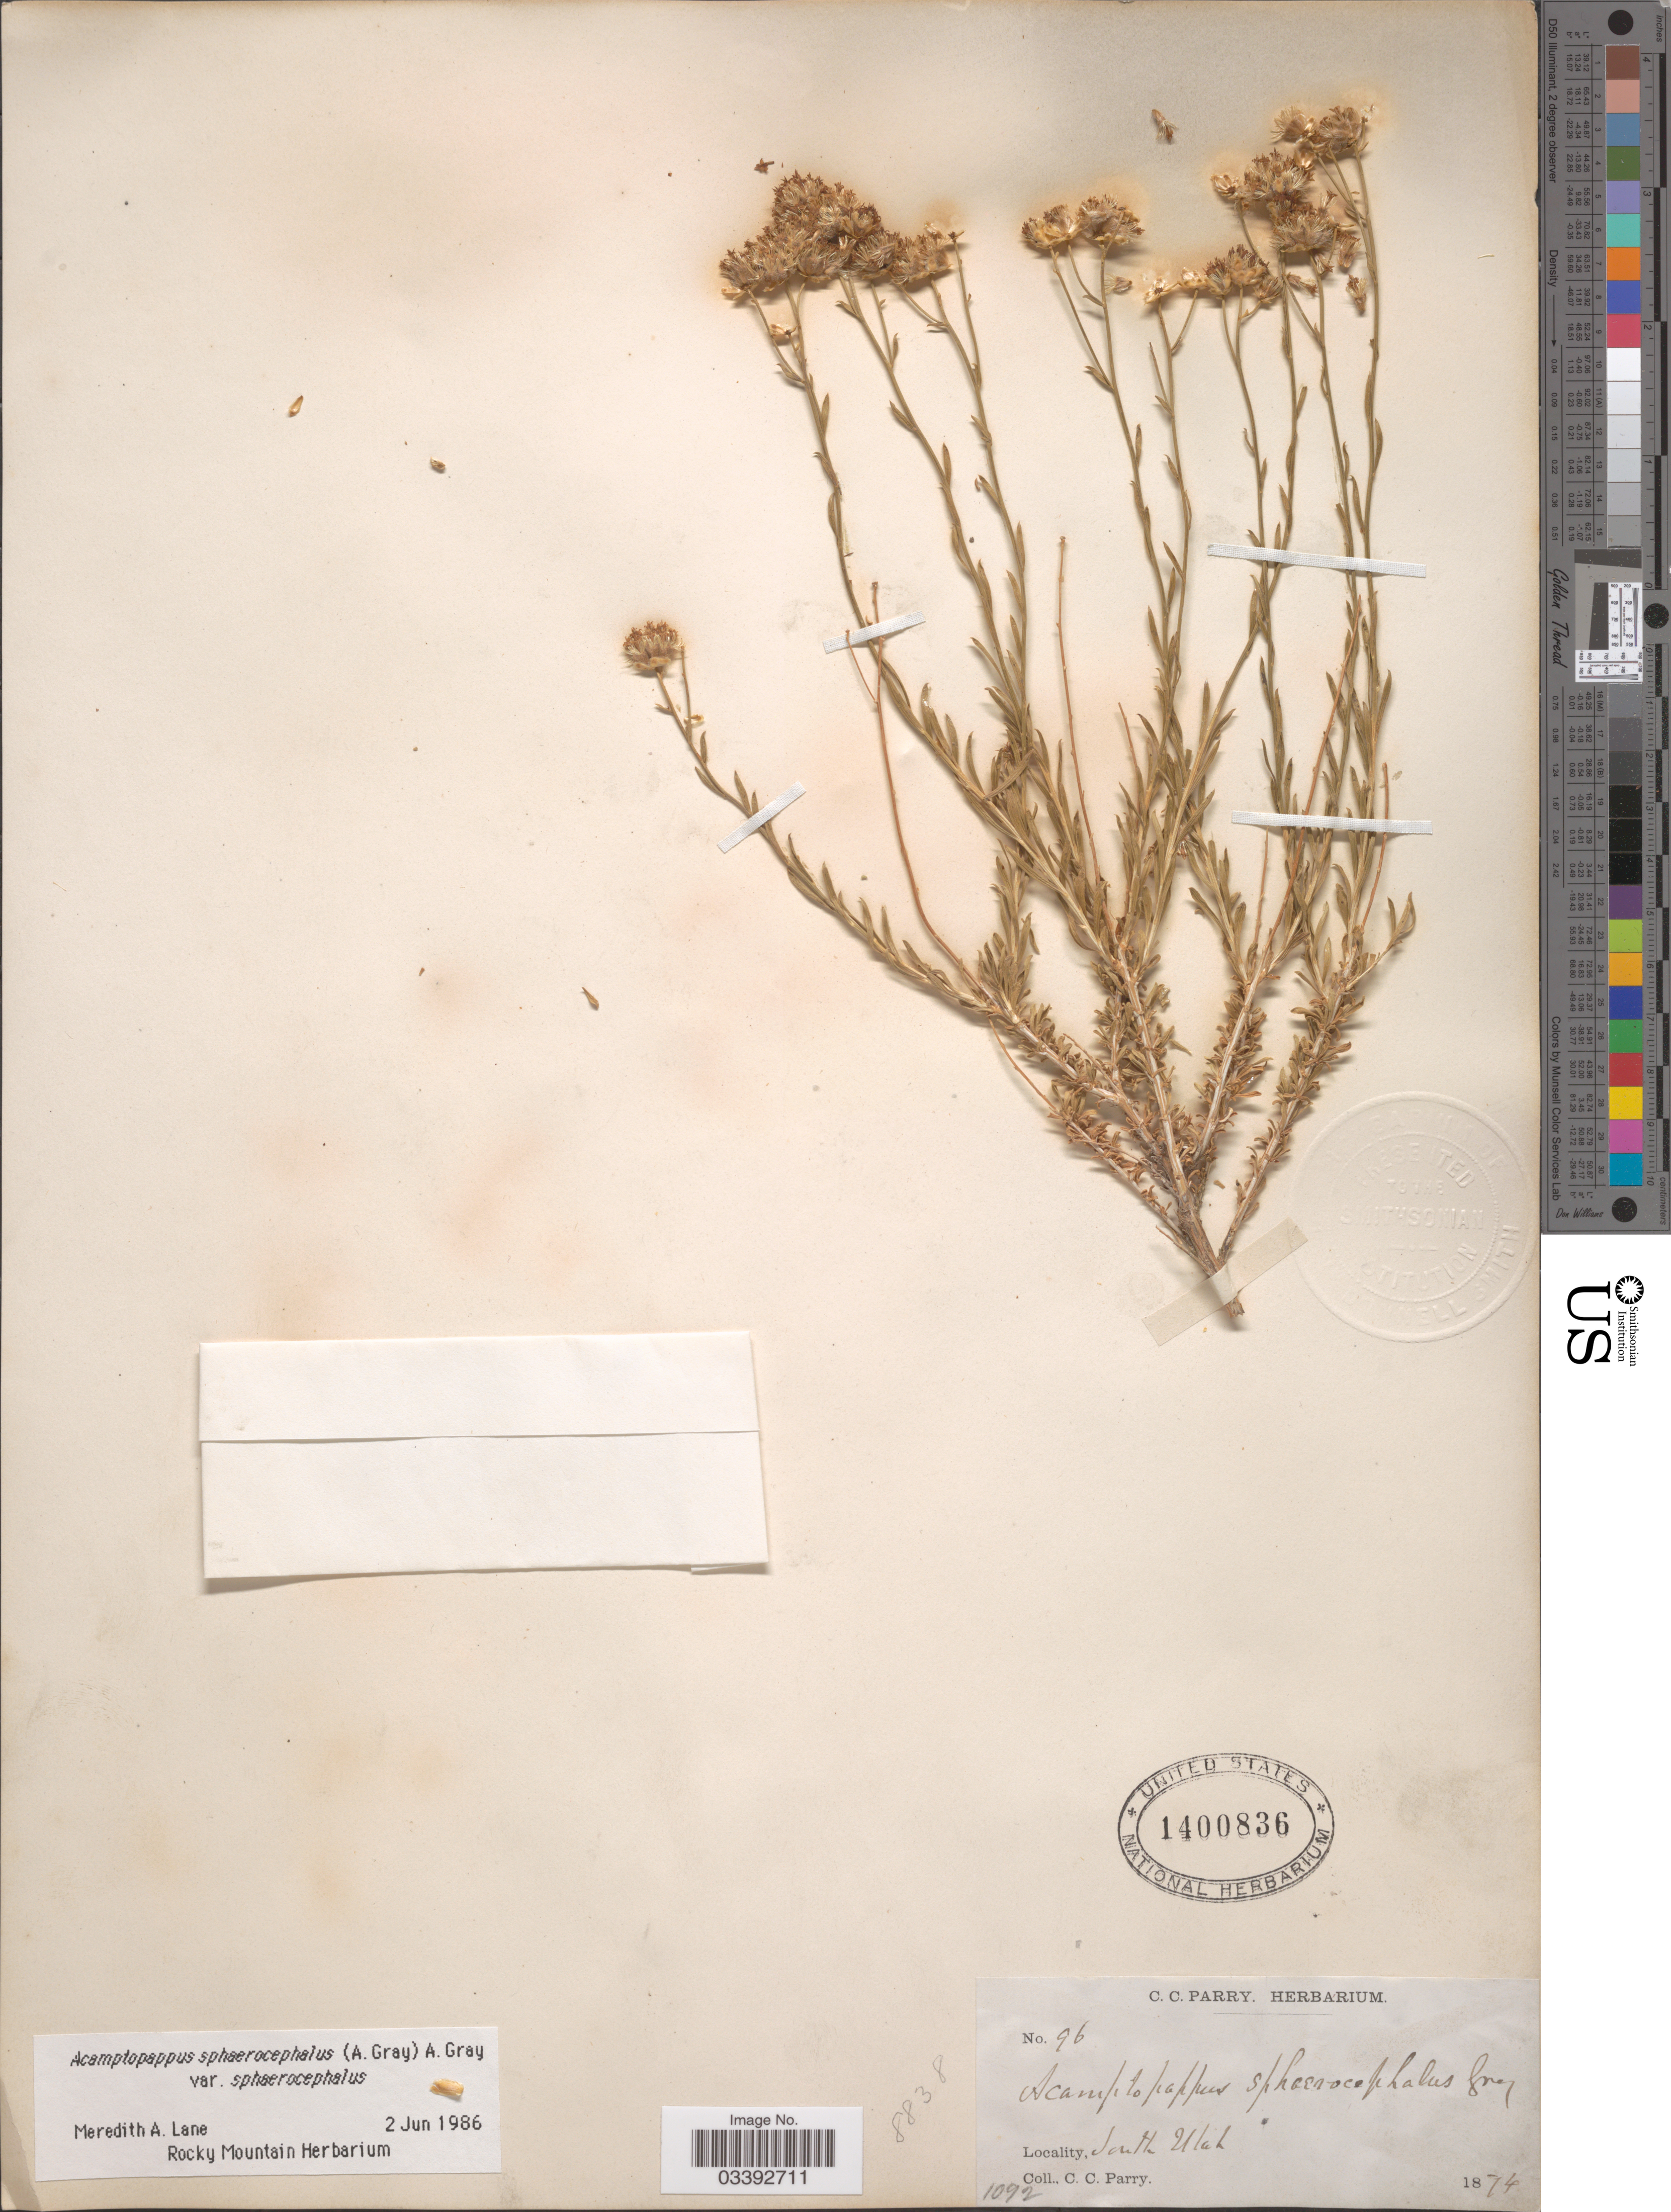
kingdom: Plantae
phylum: Tracheophyta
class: Magnoliopsida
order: Asterales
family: Asteraceae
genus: Acamptopappus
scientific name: Acamptopappus sphaerocephalus var. sphaerocephalus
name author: A. Gray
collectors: C. C. Parry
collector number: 96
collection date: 1874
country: United States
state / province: Utah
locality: South Utah.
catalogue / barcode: US 1400836